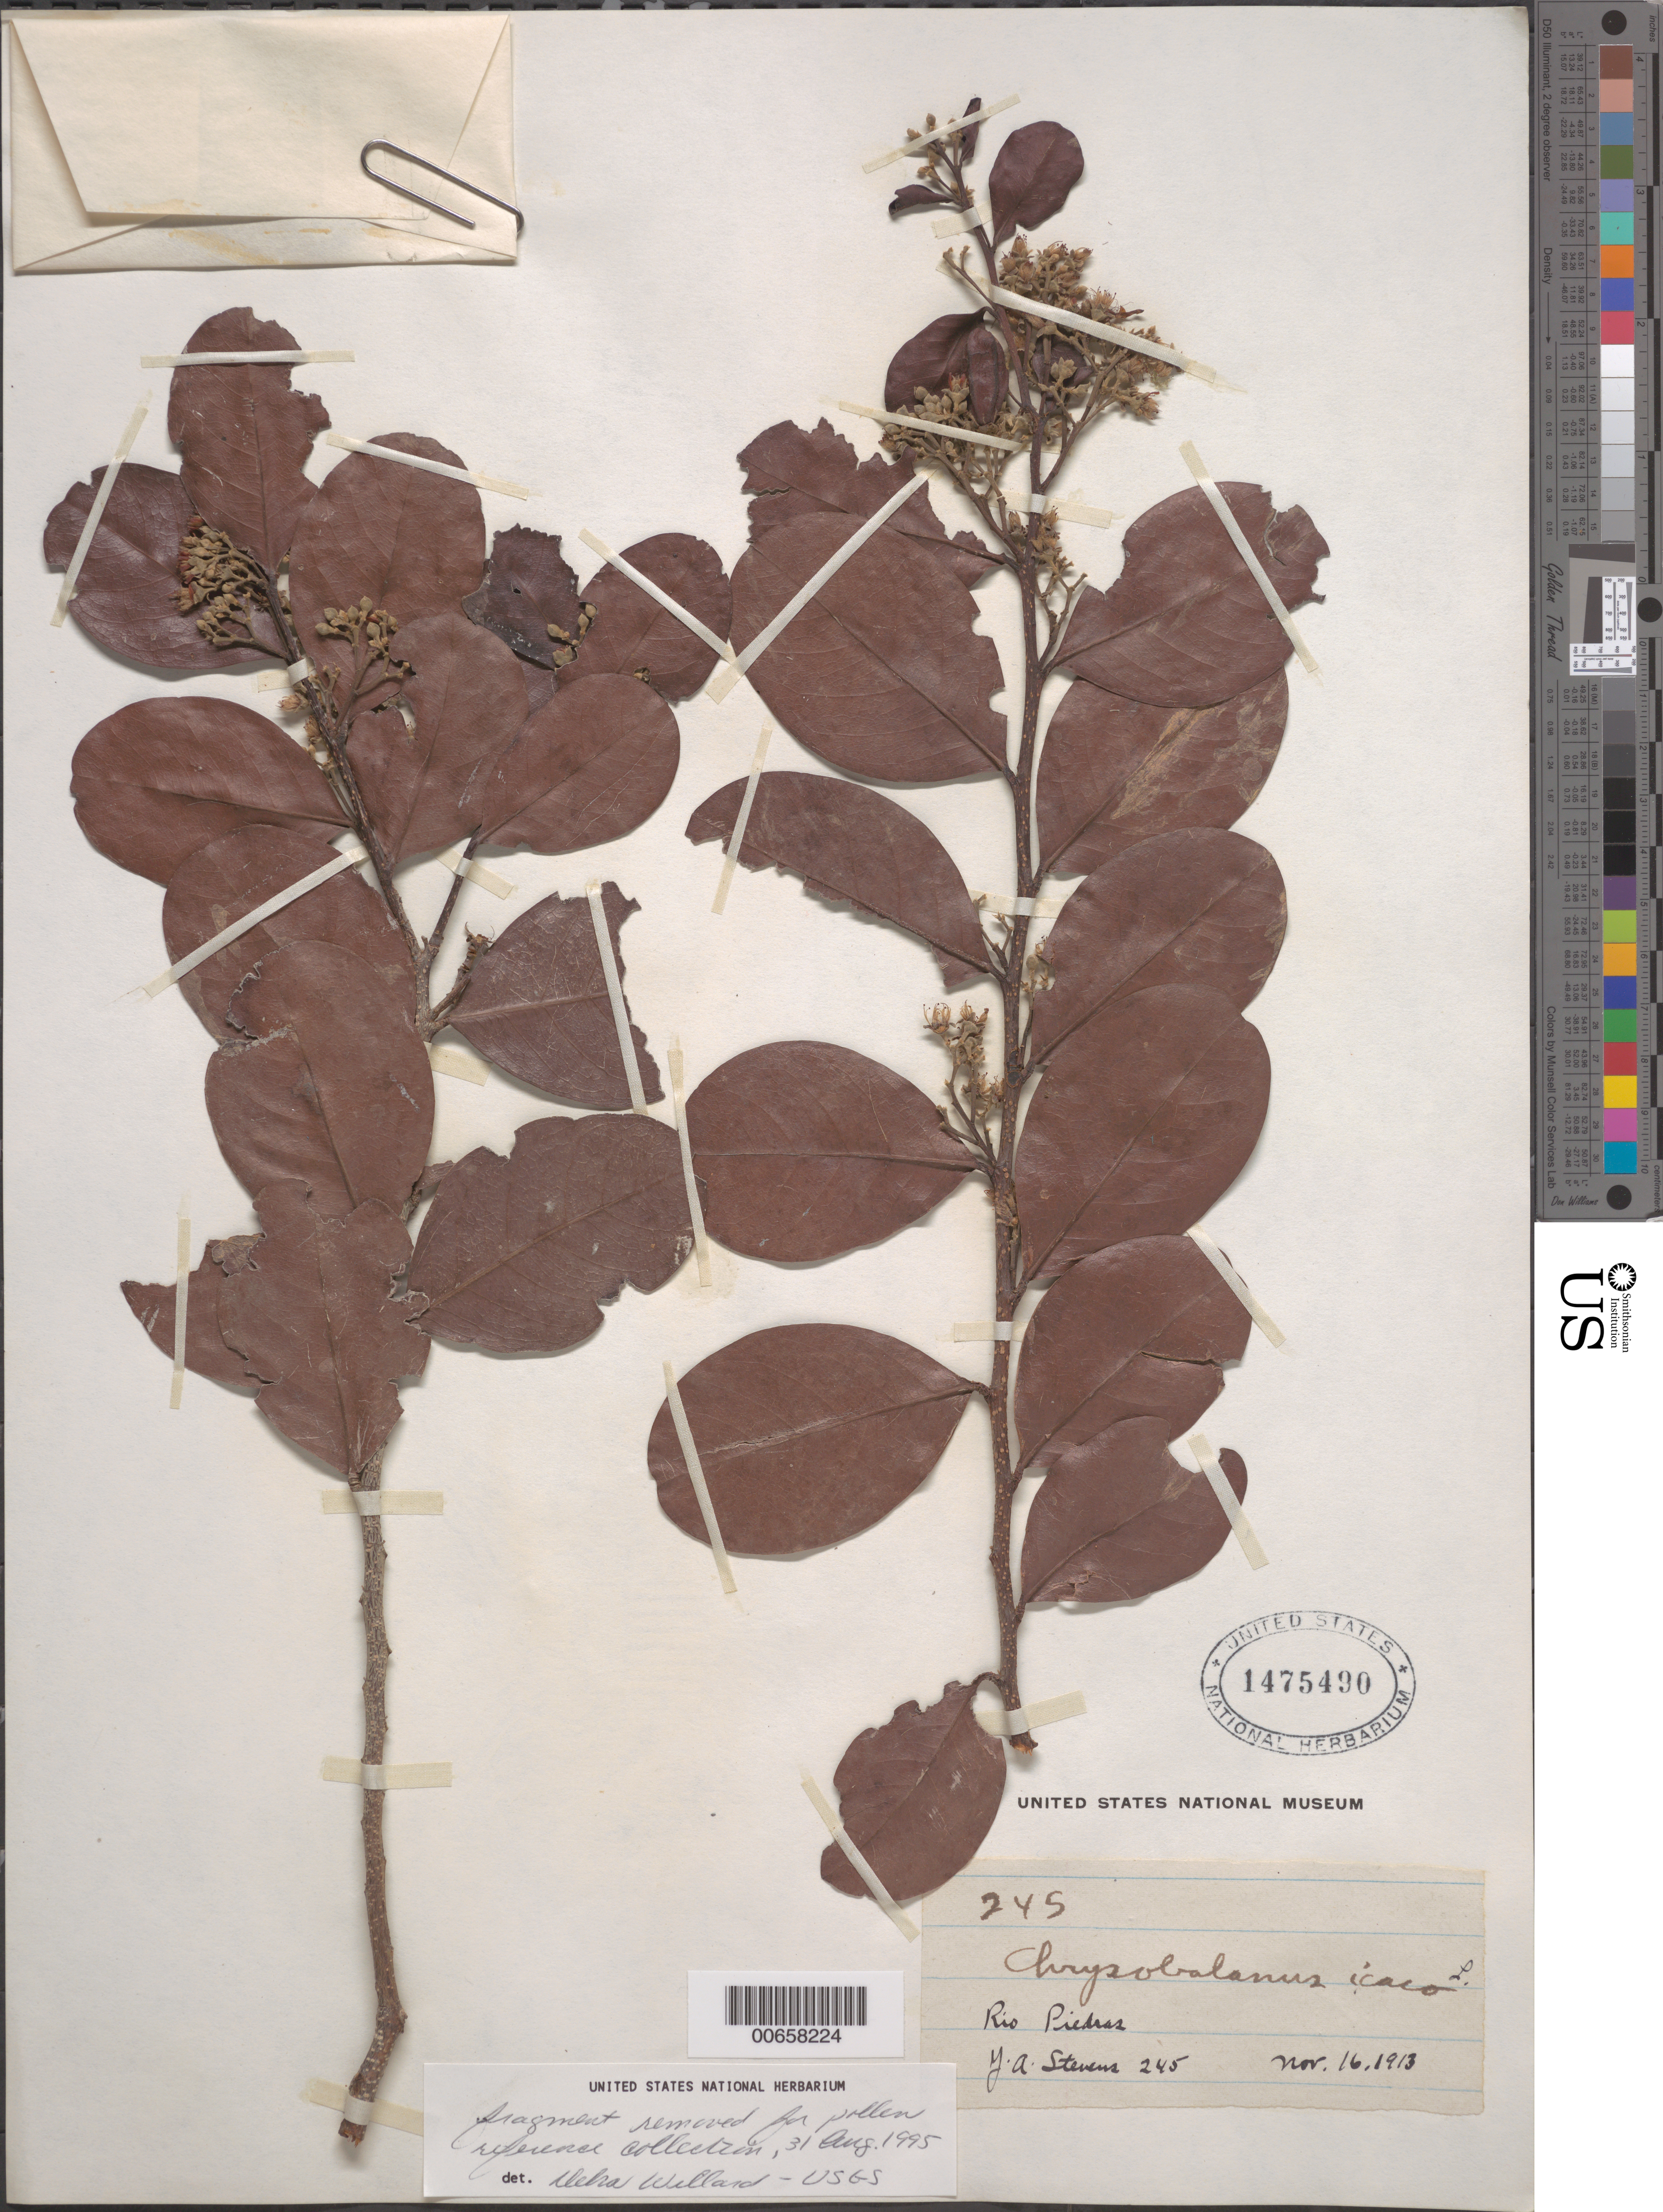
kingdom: Plantae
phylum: Tracheophyta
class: Magnoliopsida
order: Malpighiales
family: Chrysobalanaceae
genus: Chrysobalanus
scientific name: Chrysobalanus icaco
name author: L.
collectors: J. Stevens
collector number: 245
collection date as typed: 16 Nov 1913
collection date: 1913-11-16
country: Puerto Rico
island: Greater Antilles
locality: Rio Piedras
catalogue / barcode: US 1475490